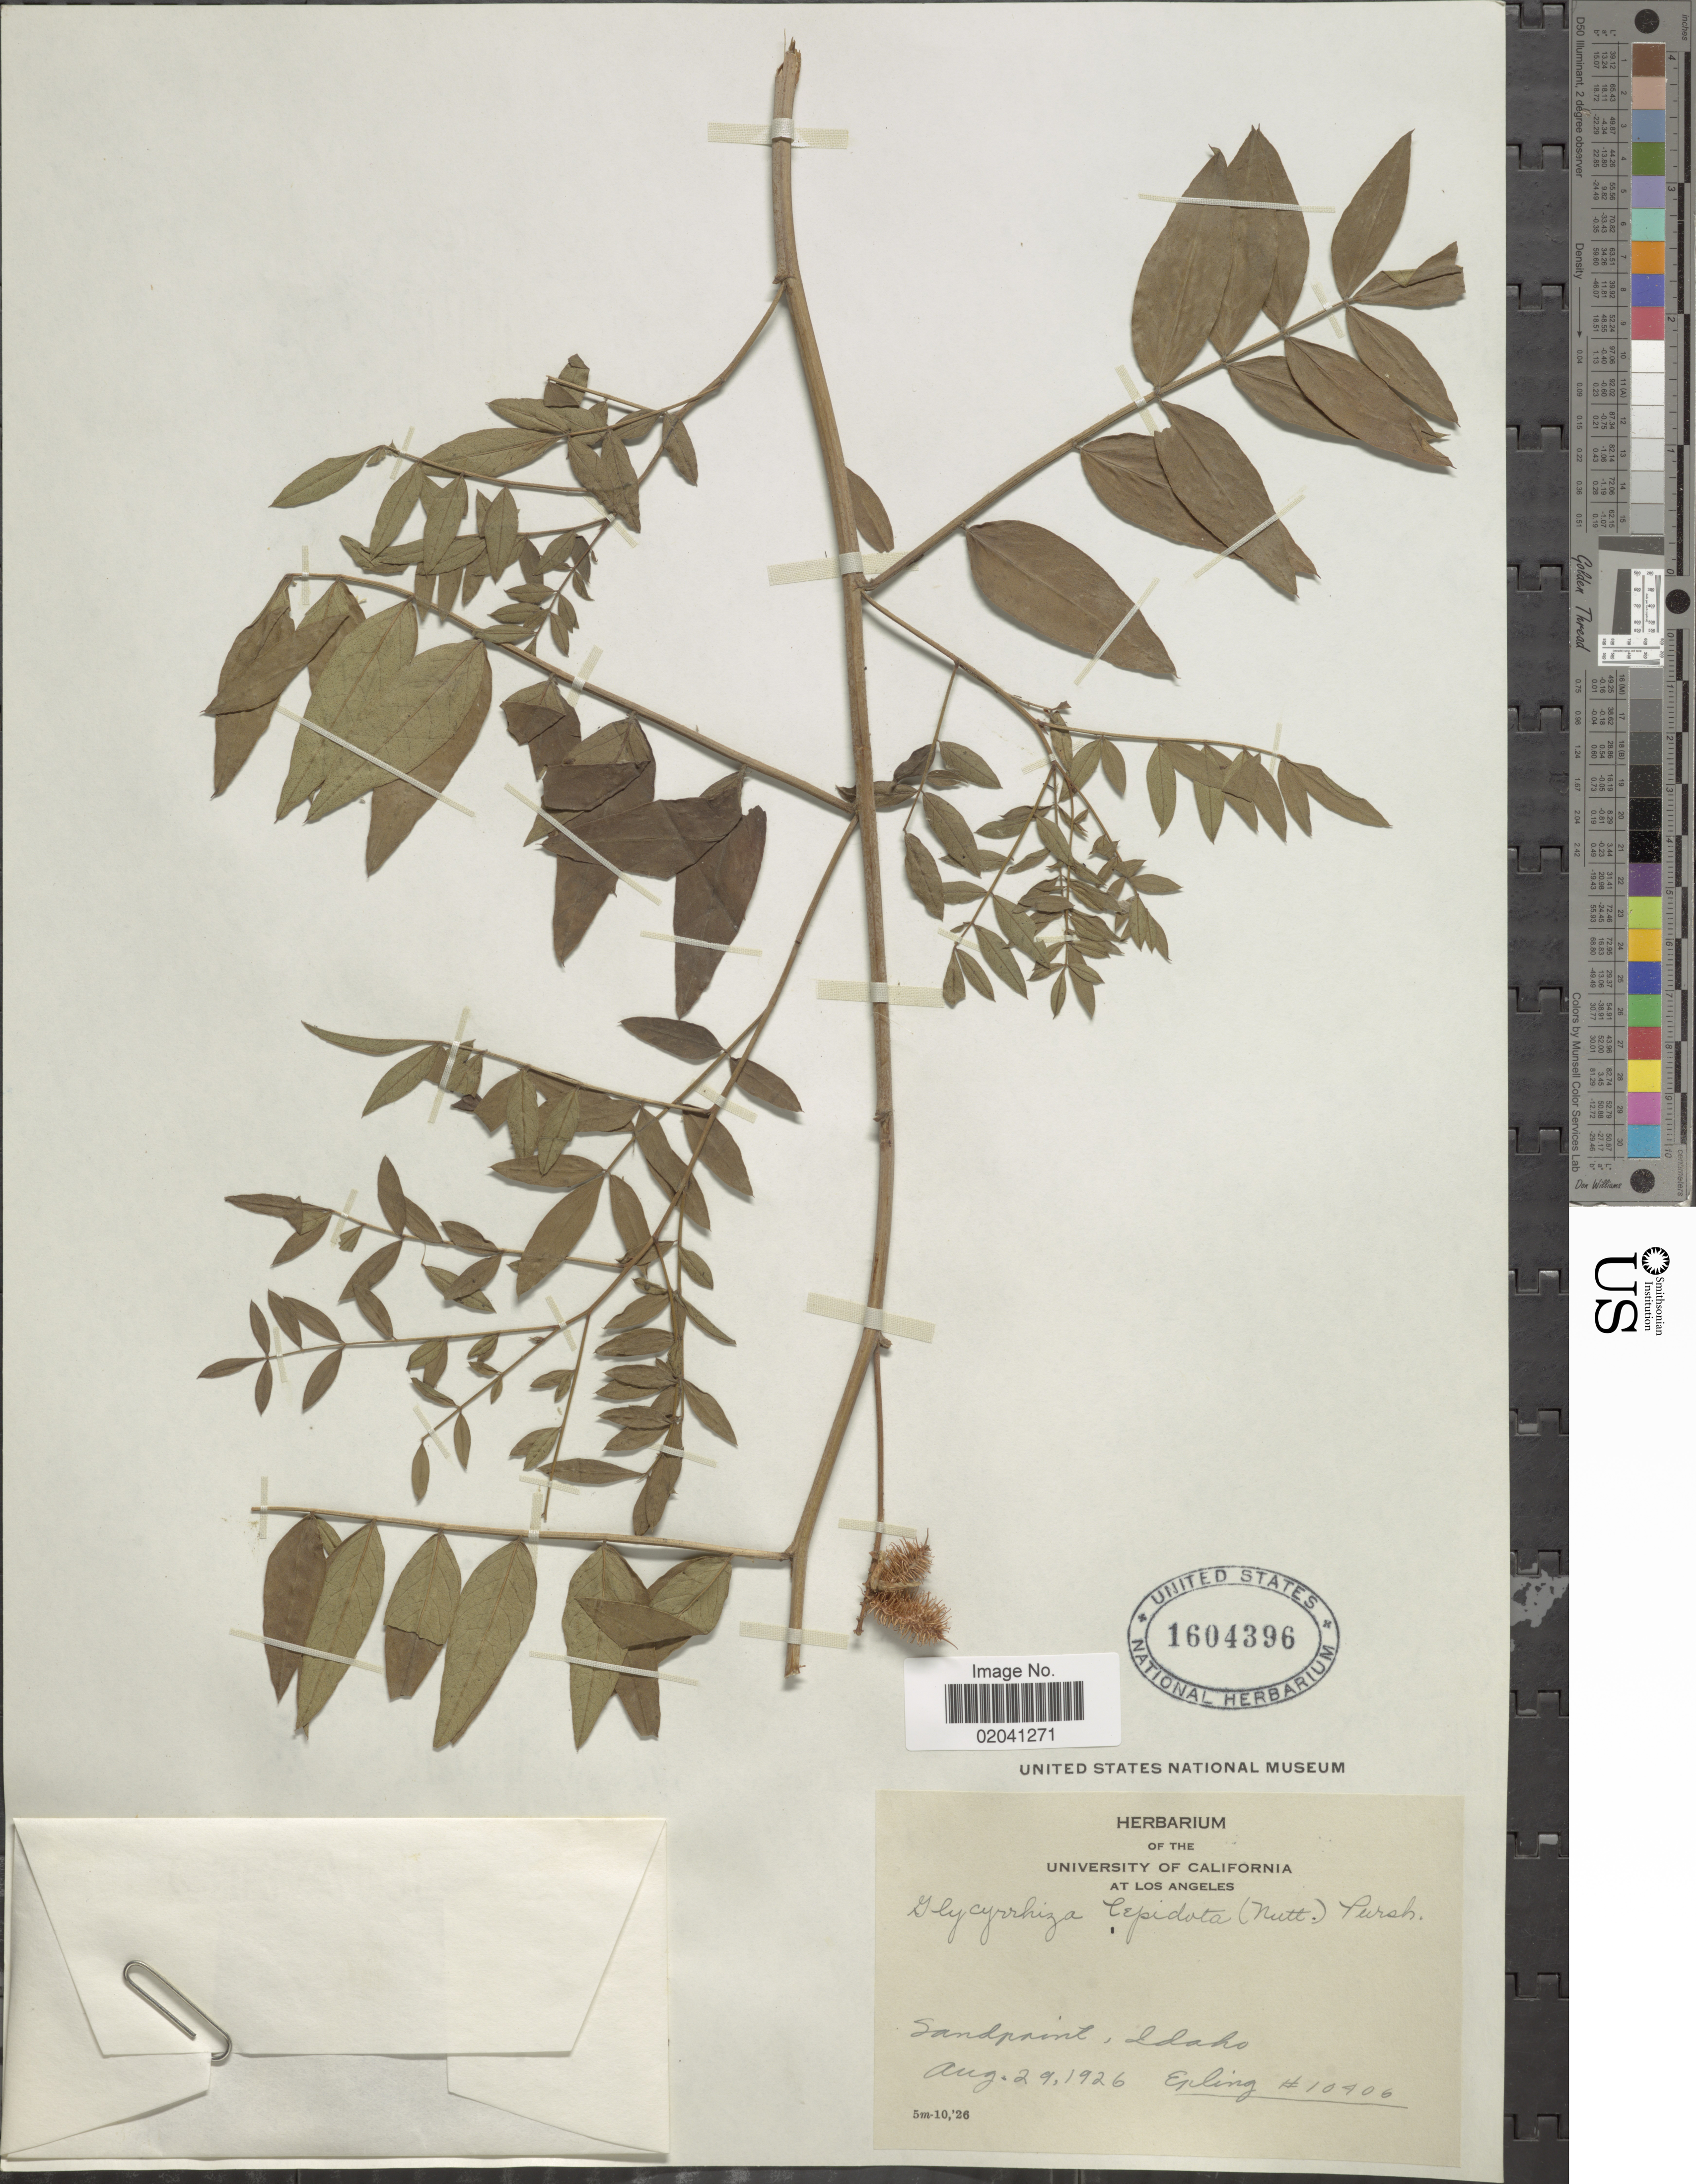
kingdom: Plantae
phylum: Tracheophyta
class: Magnoliopsida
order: Fabales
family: Fabaceae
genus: Glycyrrhiza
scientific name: Glycyrrhiza lepidota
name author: Pursh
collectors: -- Epling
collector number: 10406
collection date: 1926-08-29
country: United States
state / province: Idaho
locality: Sandpaint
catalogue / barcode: US 1604396